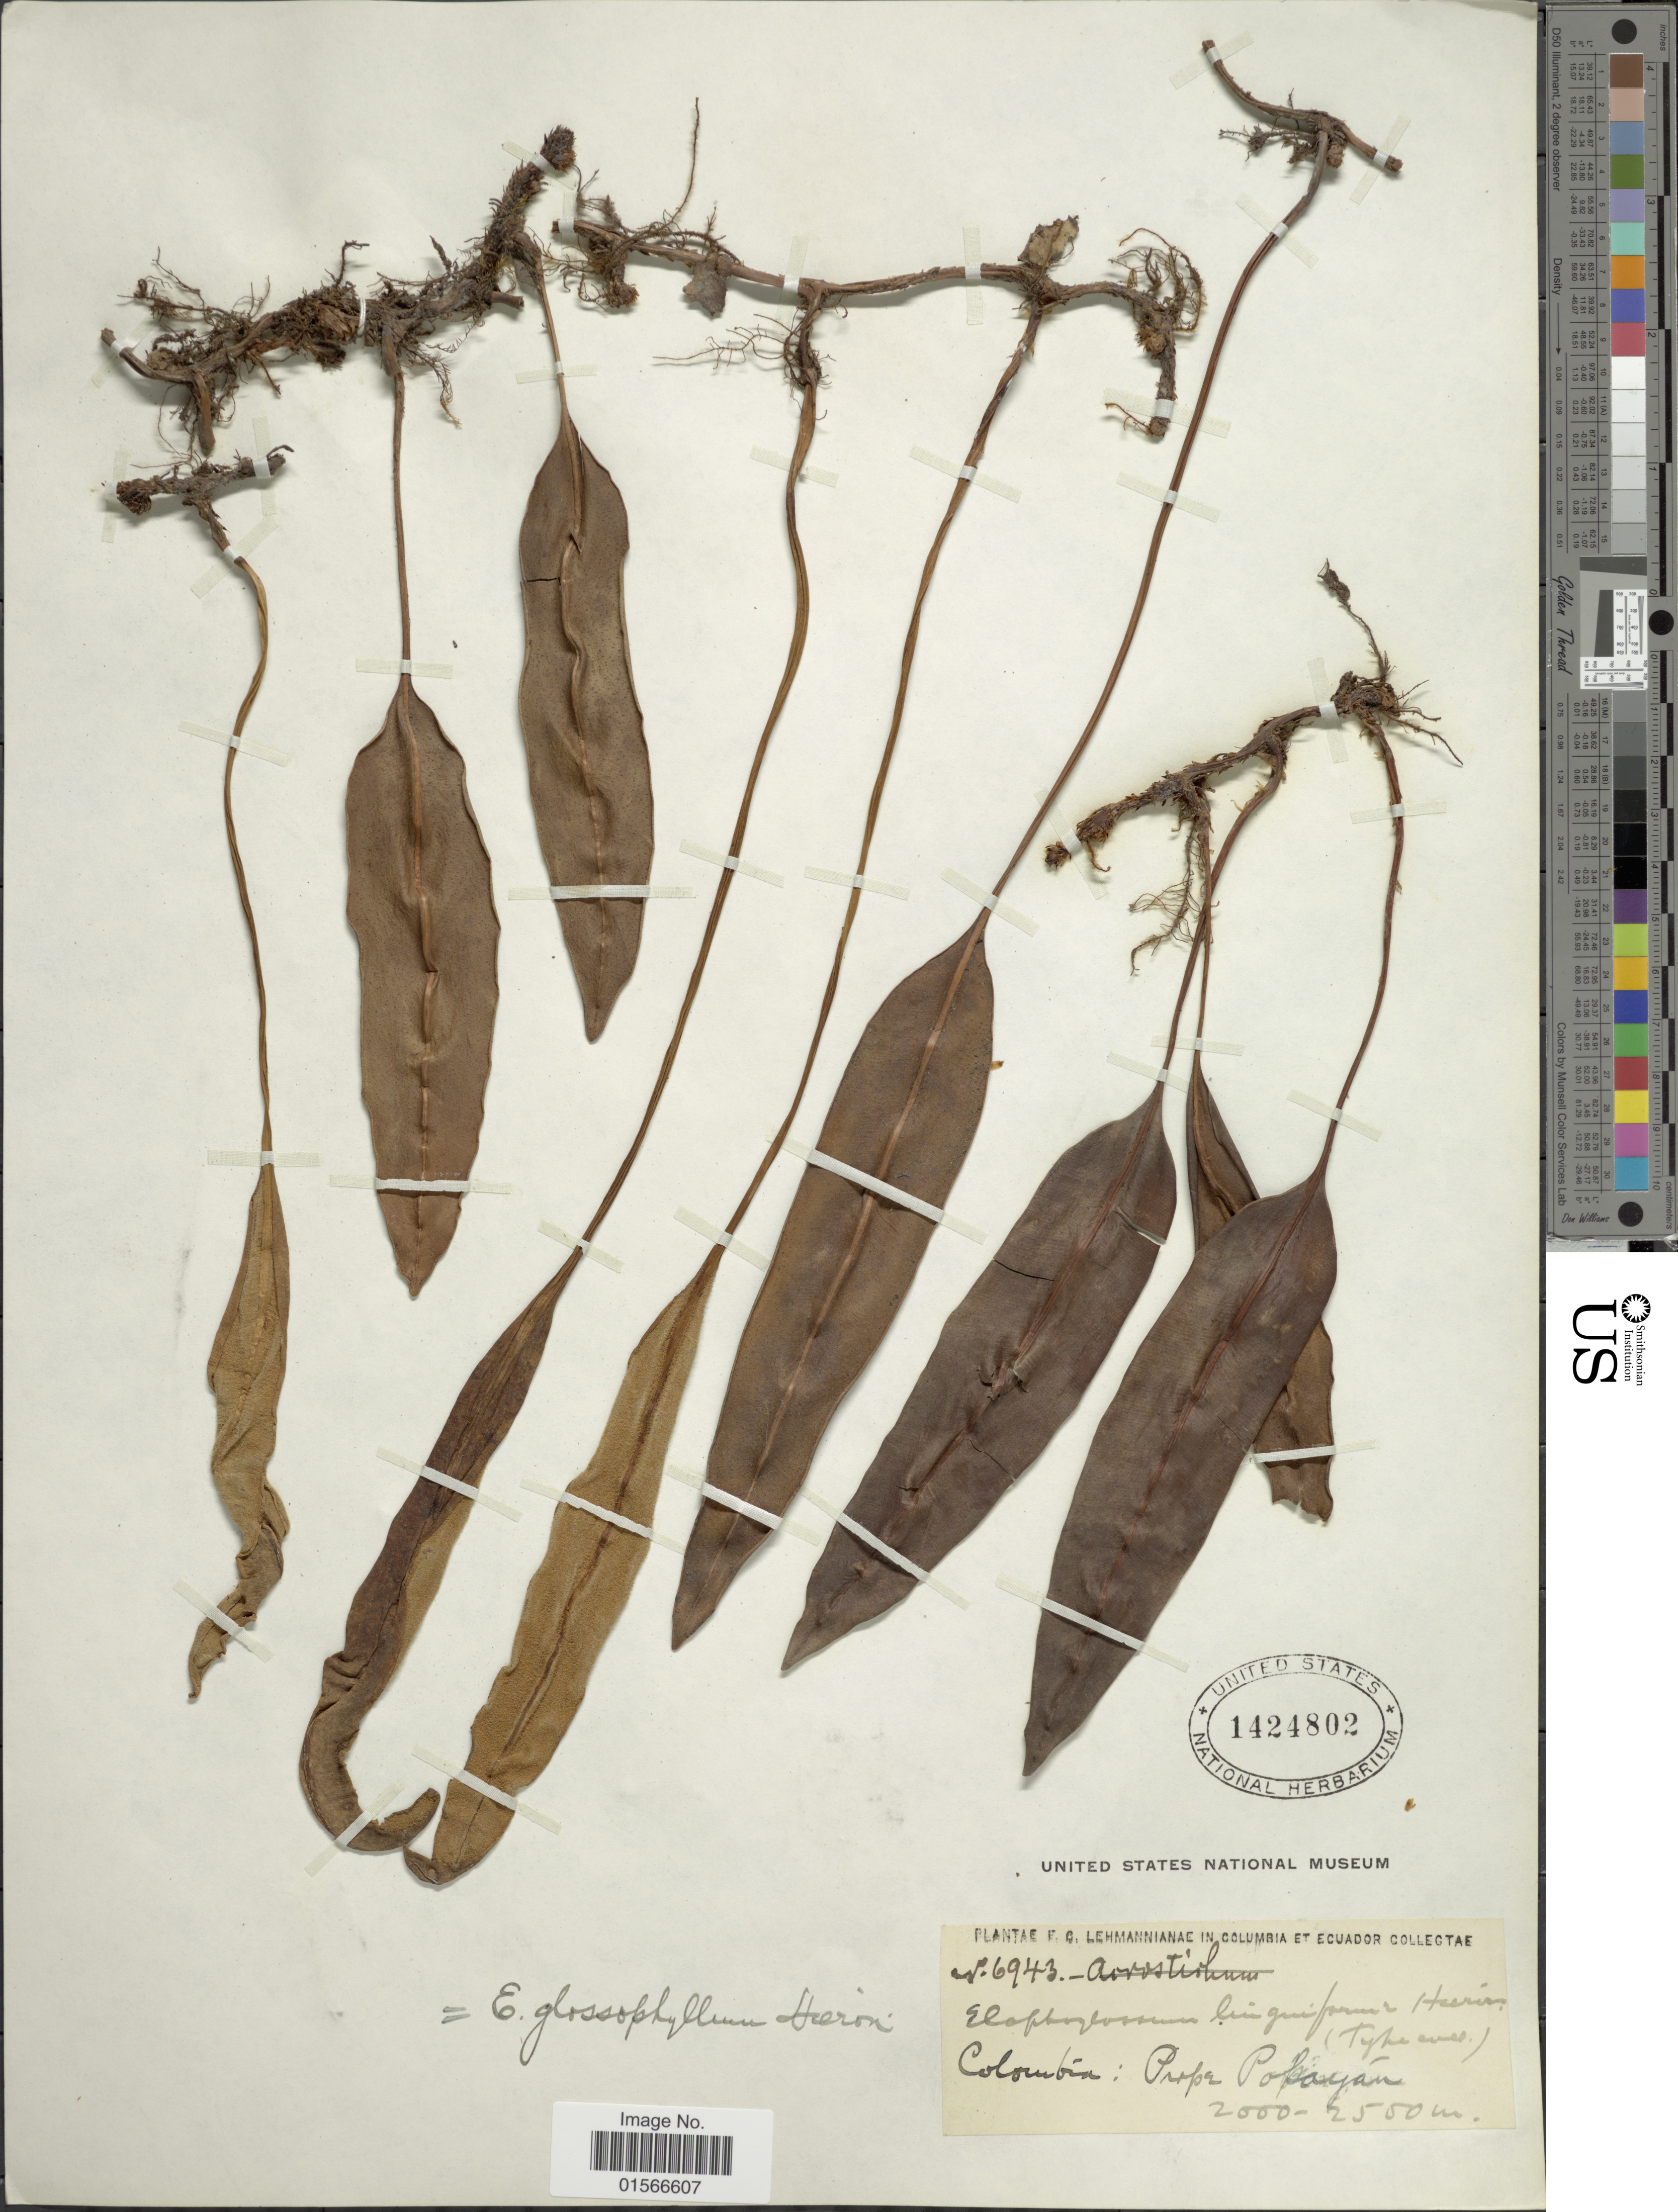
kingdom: Plantae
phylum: Tracheophyta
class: Polypodiopsida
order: Polypodiales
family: Dryopteridaceae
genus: Elaphoglossum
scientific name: Elaphoglossum glossophyllum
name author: Hieron.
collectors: F. C. Lehmann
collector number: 6943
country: Colombia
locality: Prope Popayán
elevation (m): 2000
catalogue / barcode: US 1424802